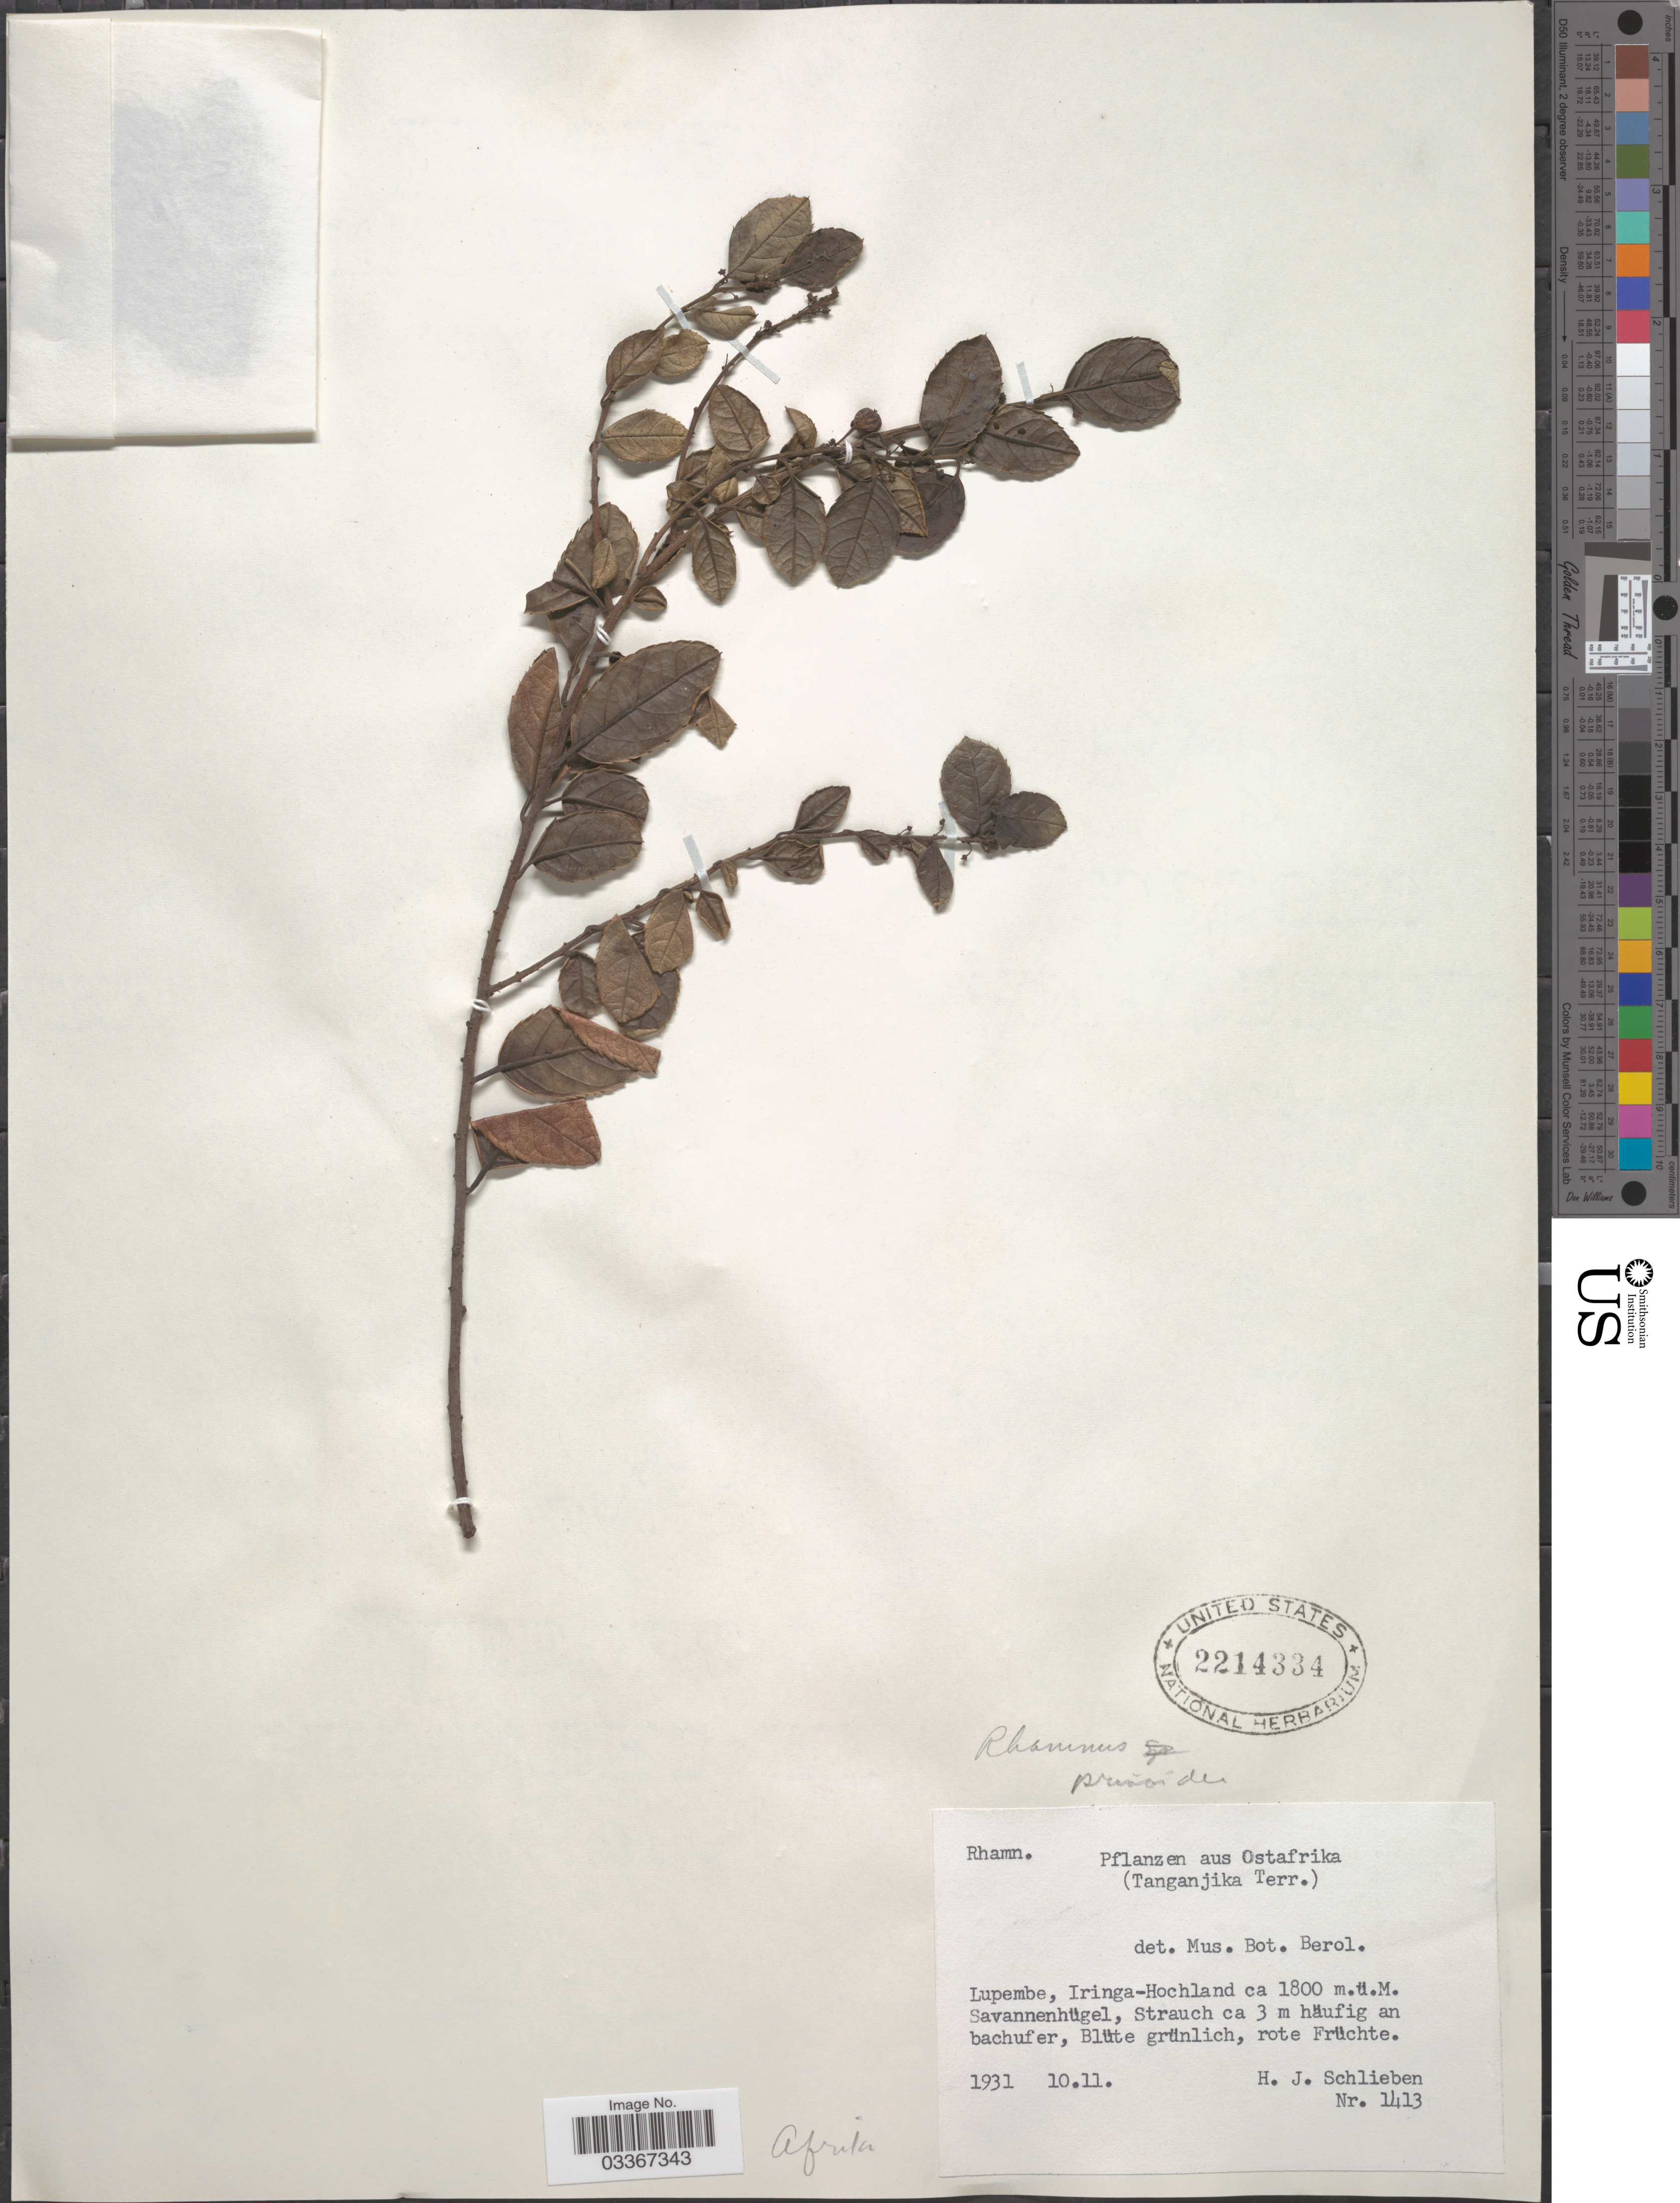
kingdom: Plantae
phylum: Tracheophyta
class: Magnoliopsida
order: Rosales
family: Rhamnaceae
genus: Rhamnus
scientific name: Rhamnus prinoides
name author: L'Hér.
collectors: H. J. Schlieben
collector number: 1413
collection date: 1931-10-11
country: Tanzania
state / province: Iringa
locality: Aus Ostafrika (Tanganjika Terr.). Lupembe, Iringa-Hochland. Savannenhügel.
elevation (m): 1800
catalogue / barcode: US 2214334